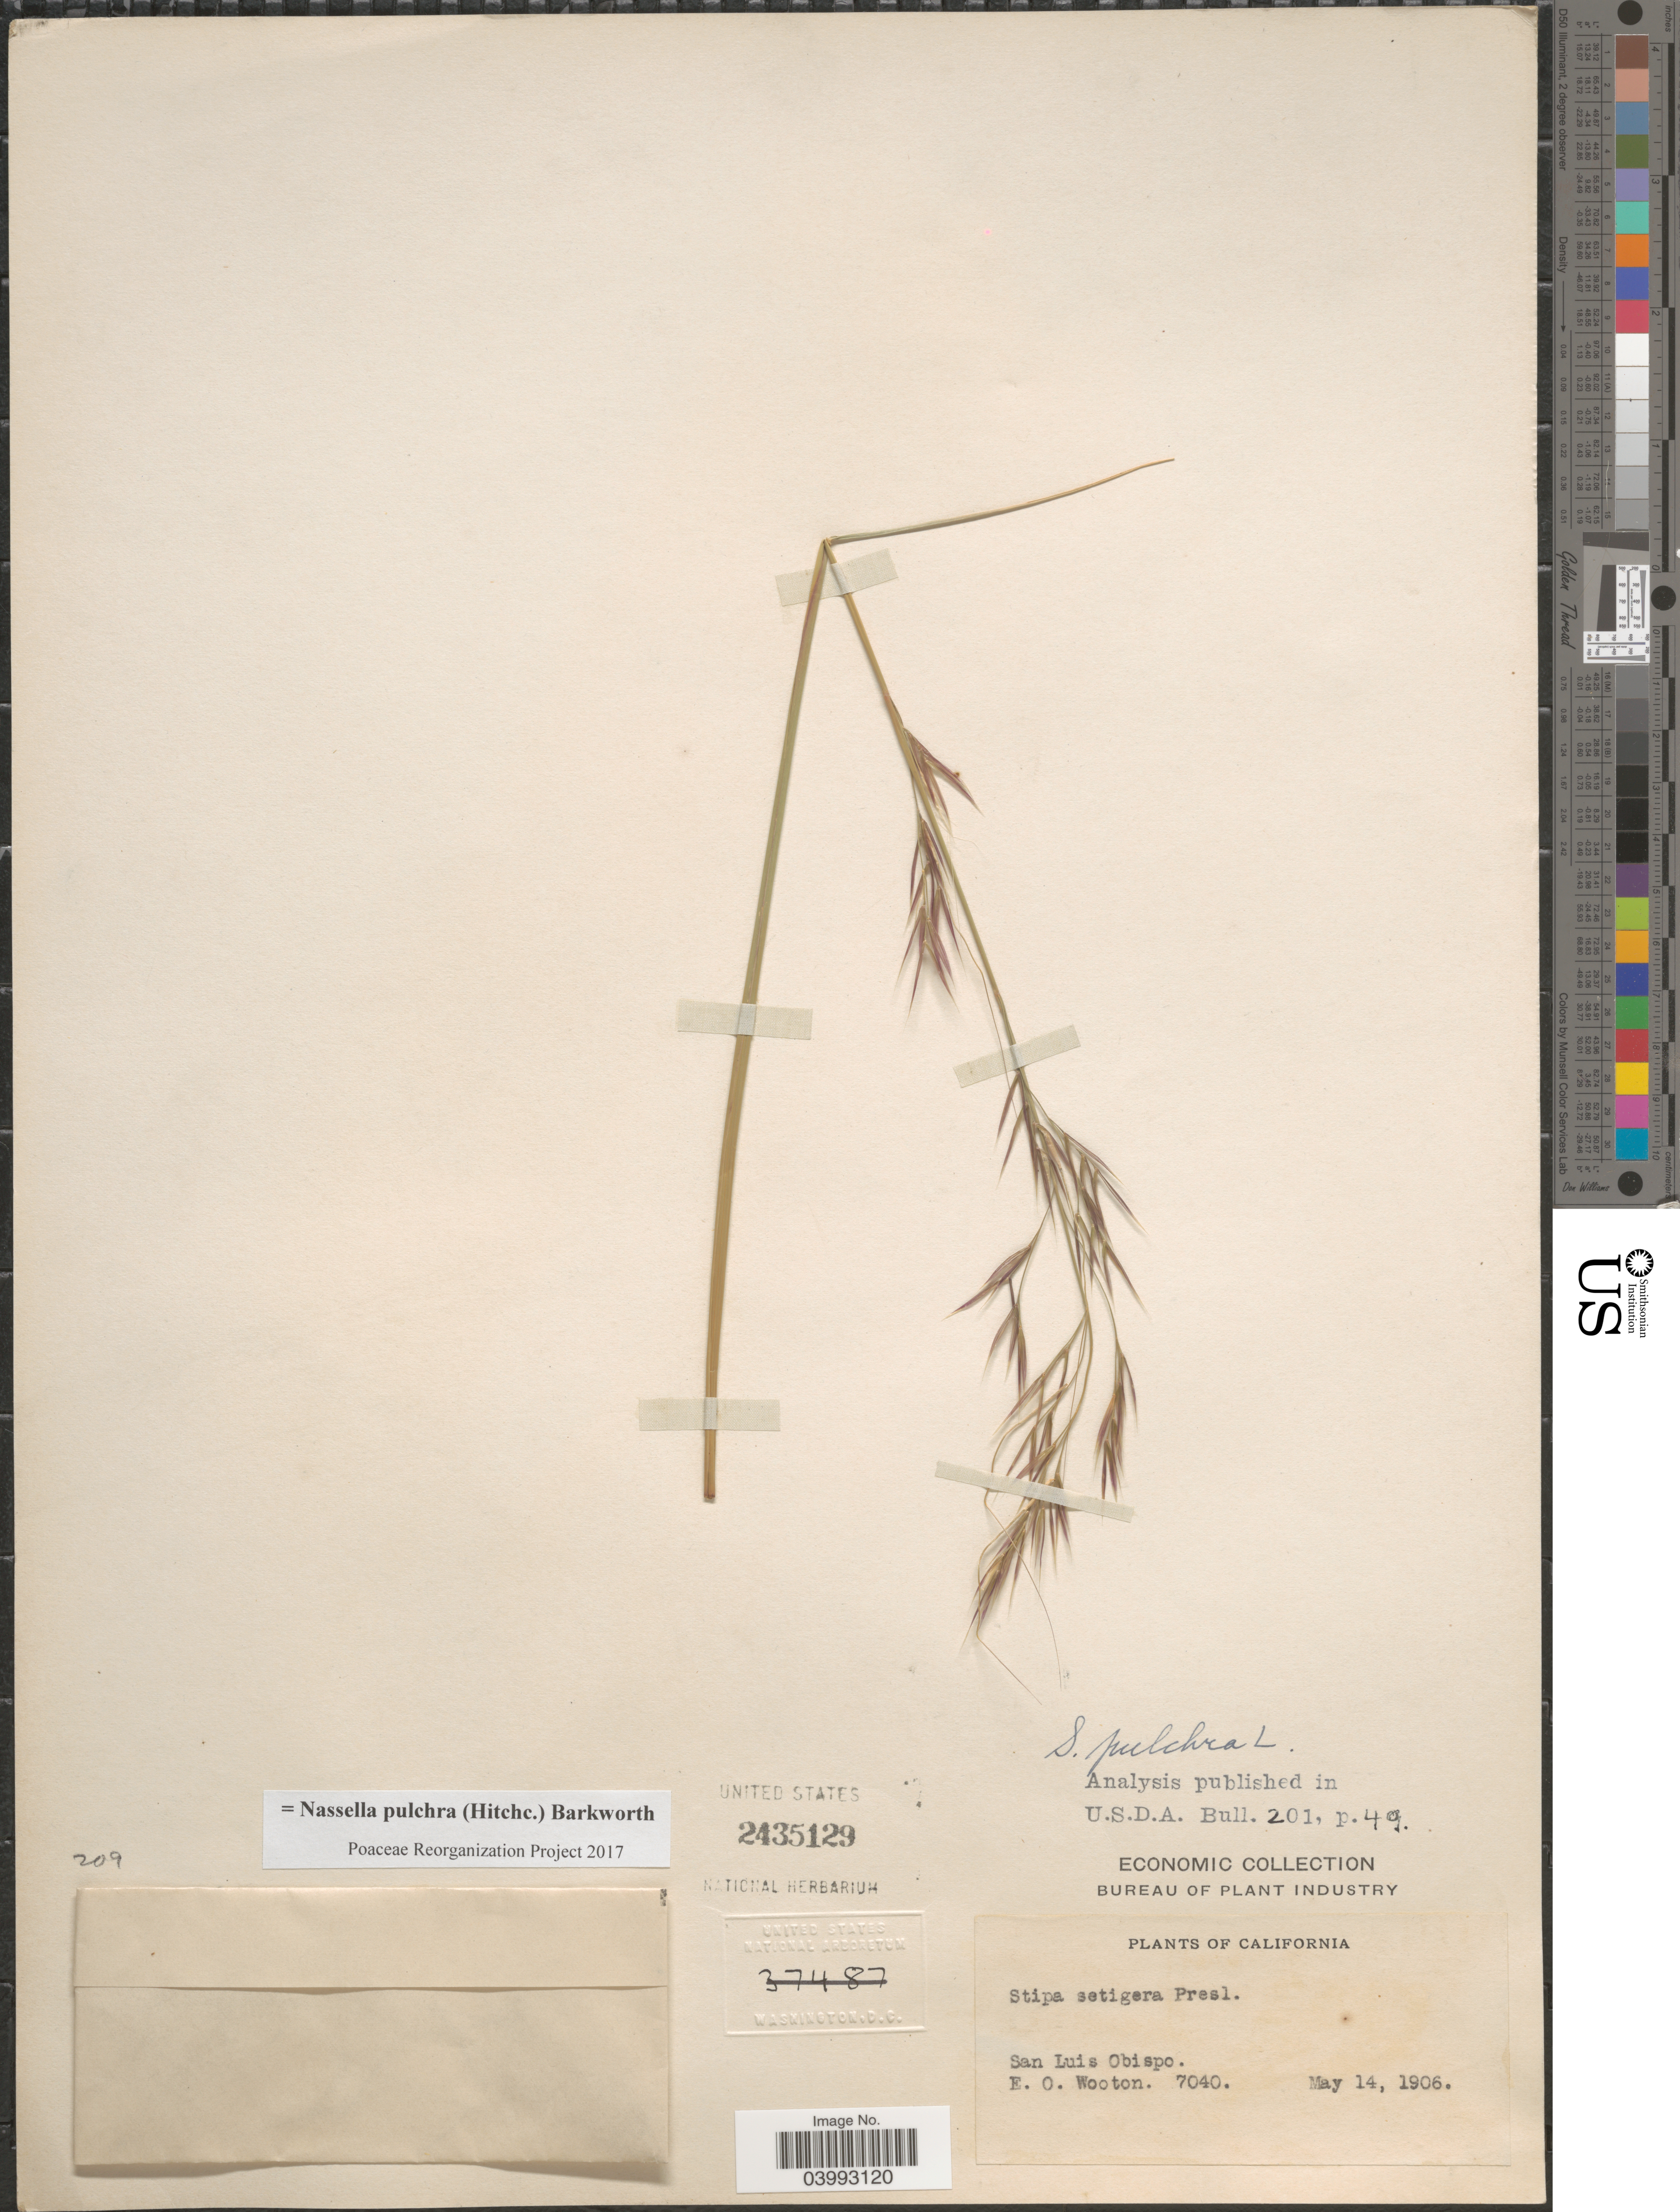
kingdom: Plantae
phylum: Tracheophyta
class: Liliopsida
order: Poales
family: Poaceae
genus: Nassella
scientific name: Nassella pulchra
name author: (Hitchc.) Barkworth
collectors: E. O. Wooton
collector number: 7040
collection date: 1906-05-14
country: United States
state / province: California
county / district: San Luis Obispo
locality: San Luis Obispo.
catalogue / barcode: US 2435129